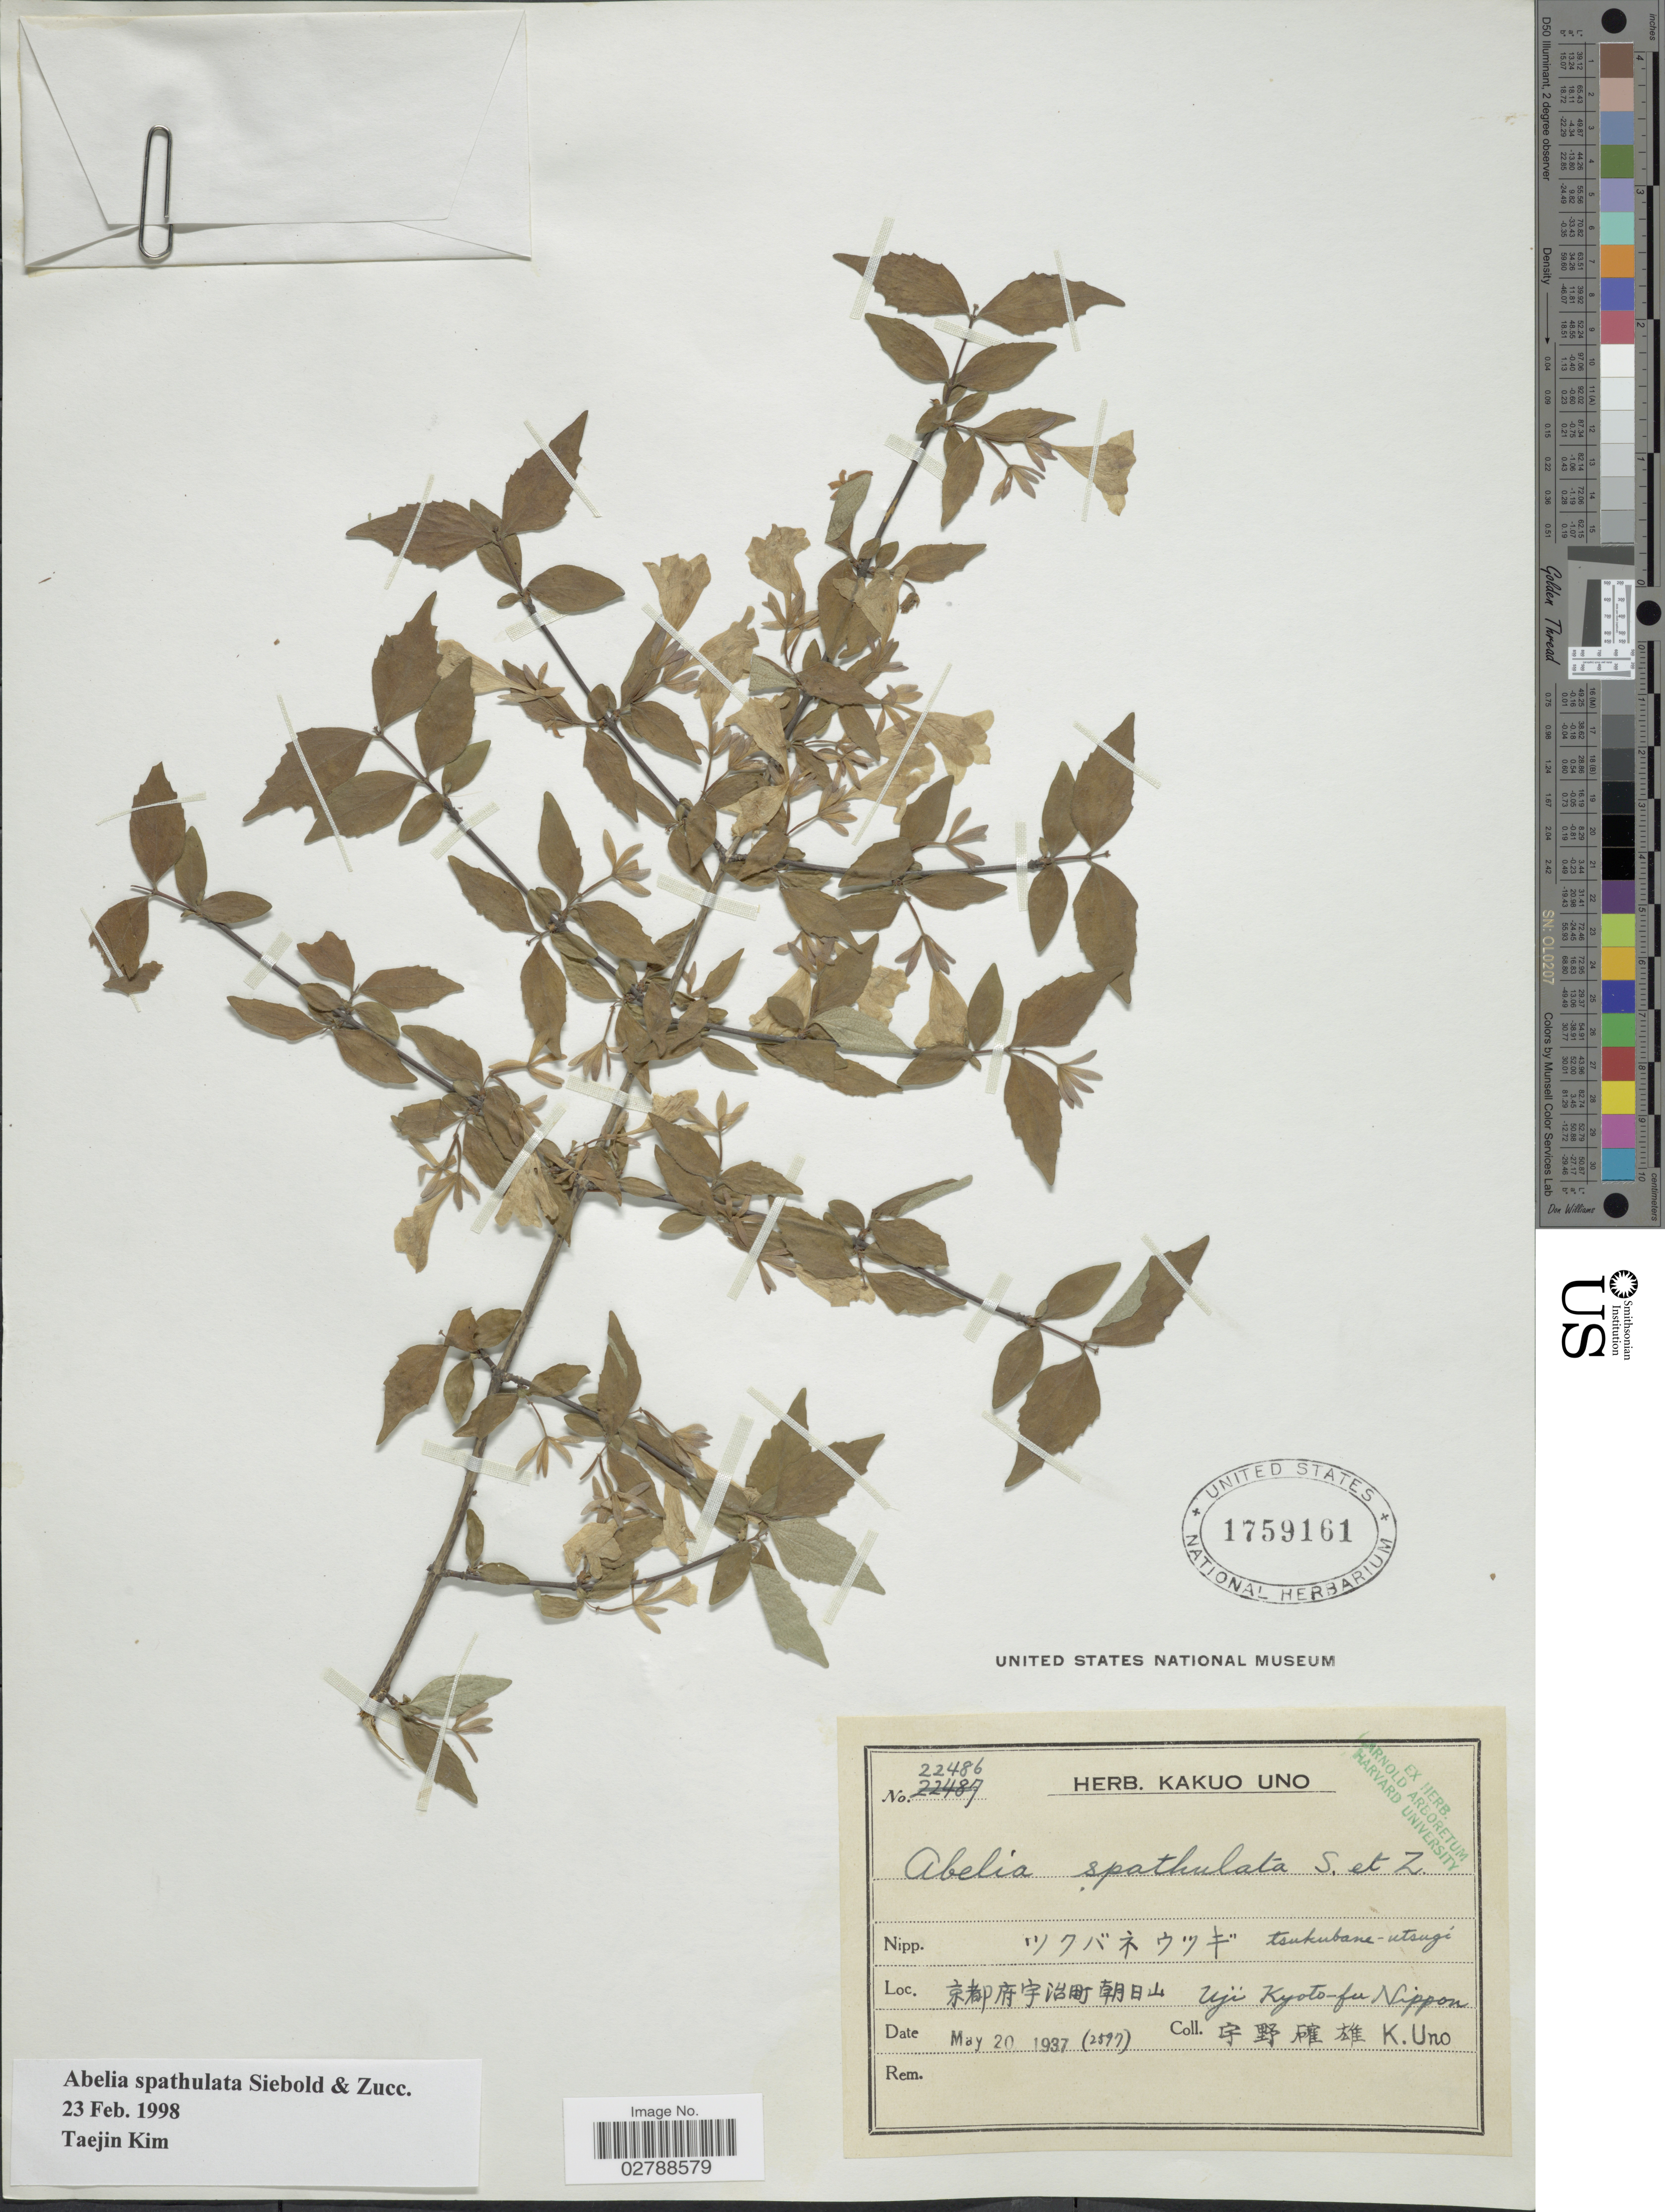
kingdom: Plantae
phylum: Tracheophyta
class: Magnoliopsida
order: Dipsacales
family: Caprifoliaceae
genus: Abelia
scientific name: Abelia spathulata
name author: Siebold & Zucc.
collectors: K. Uno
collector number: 22486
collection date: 1937-05-20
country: Japan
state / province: Kyoto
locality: Uji Kyoto-fu Nippon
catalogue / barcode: US 1759161